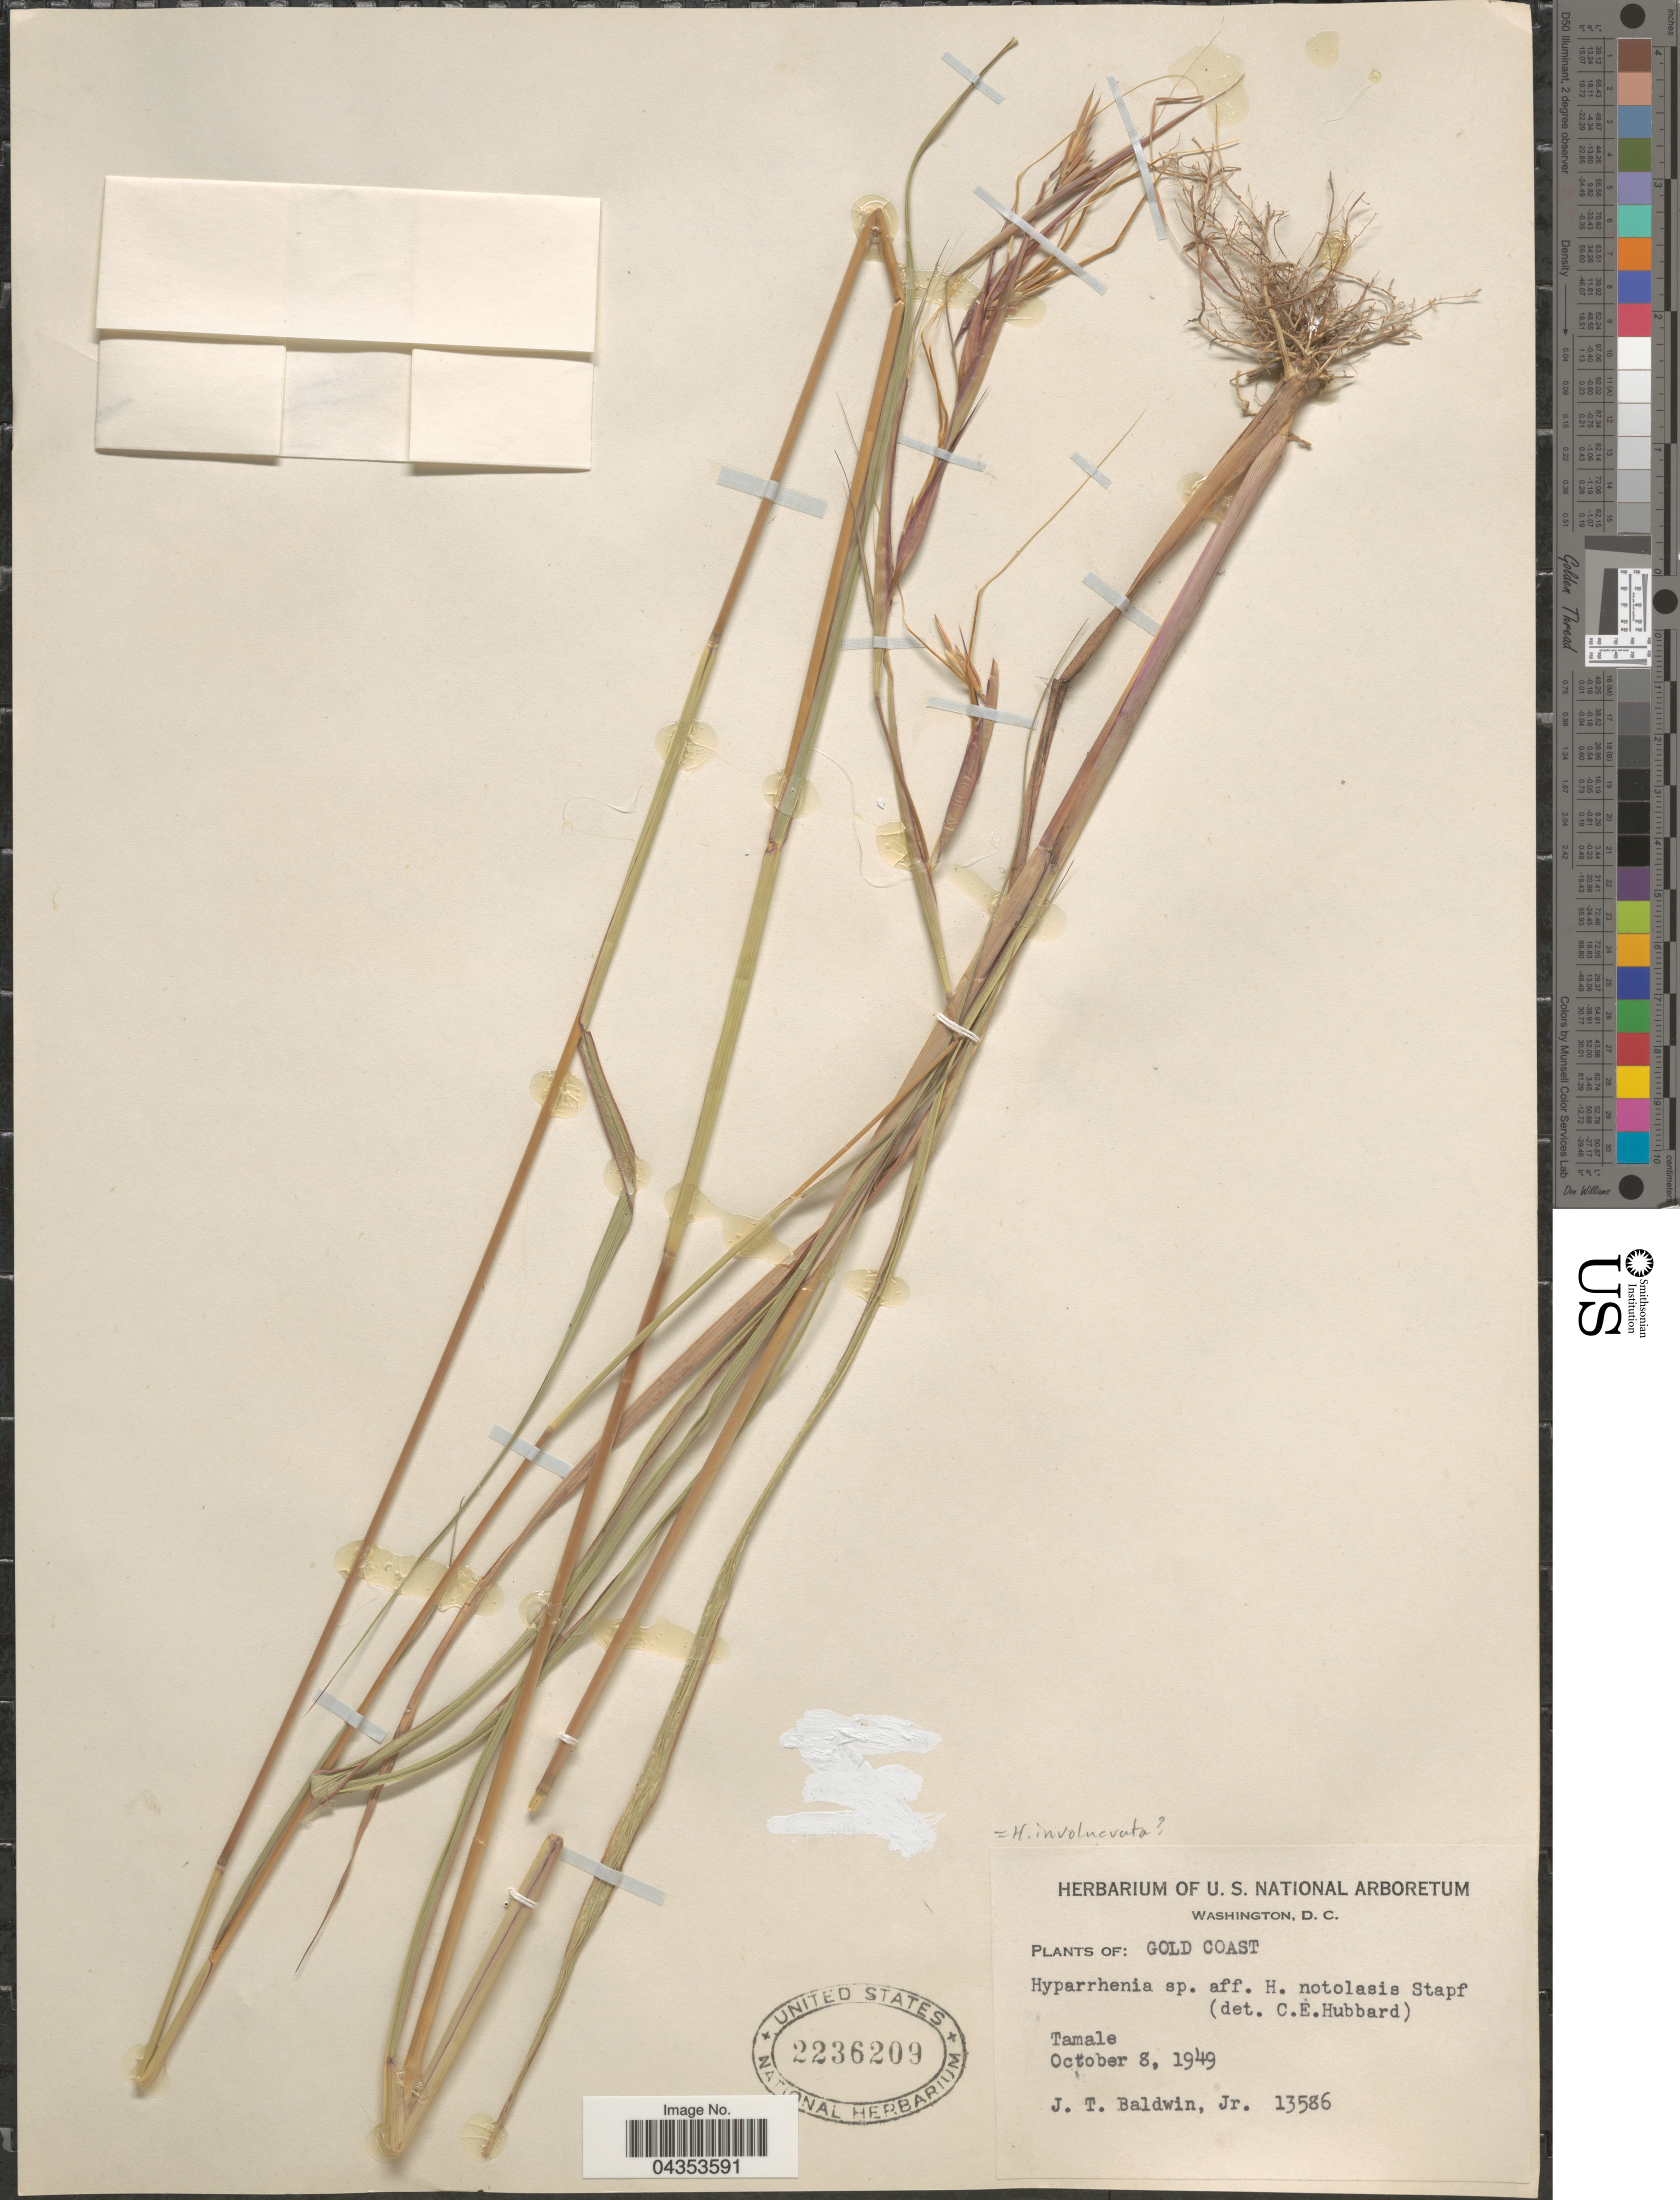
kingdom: Plantae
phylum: Tracheophyta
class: Liliopsida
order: Poales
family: Poaceae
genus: Hyparrhenia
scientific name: Hyparrhenia involucrata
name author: Stapf in Prain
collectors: J. T. Baldwin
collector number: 13586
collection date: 1949-10-08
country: Ghana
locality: Gold Coast. Tamale.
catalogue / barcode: US 2236209